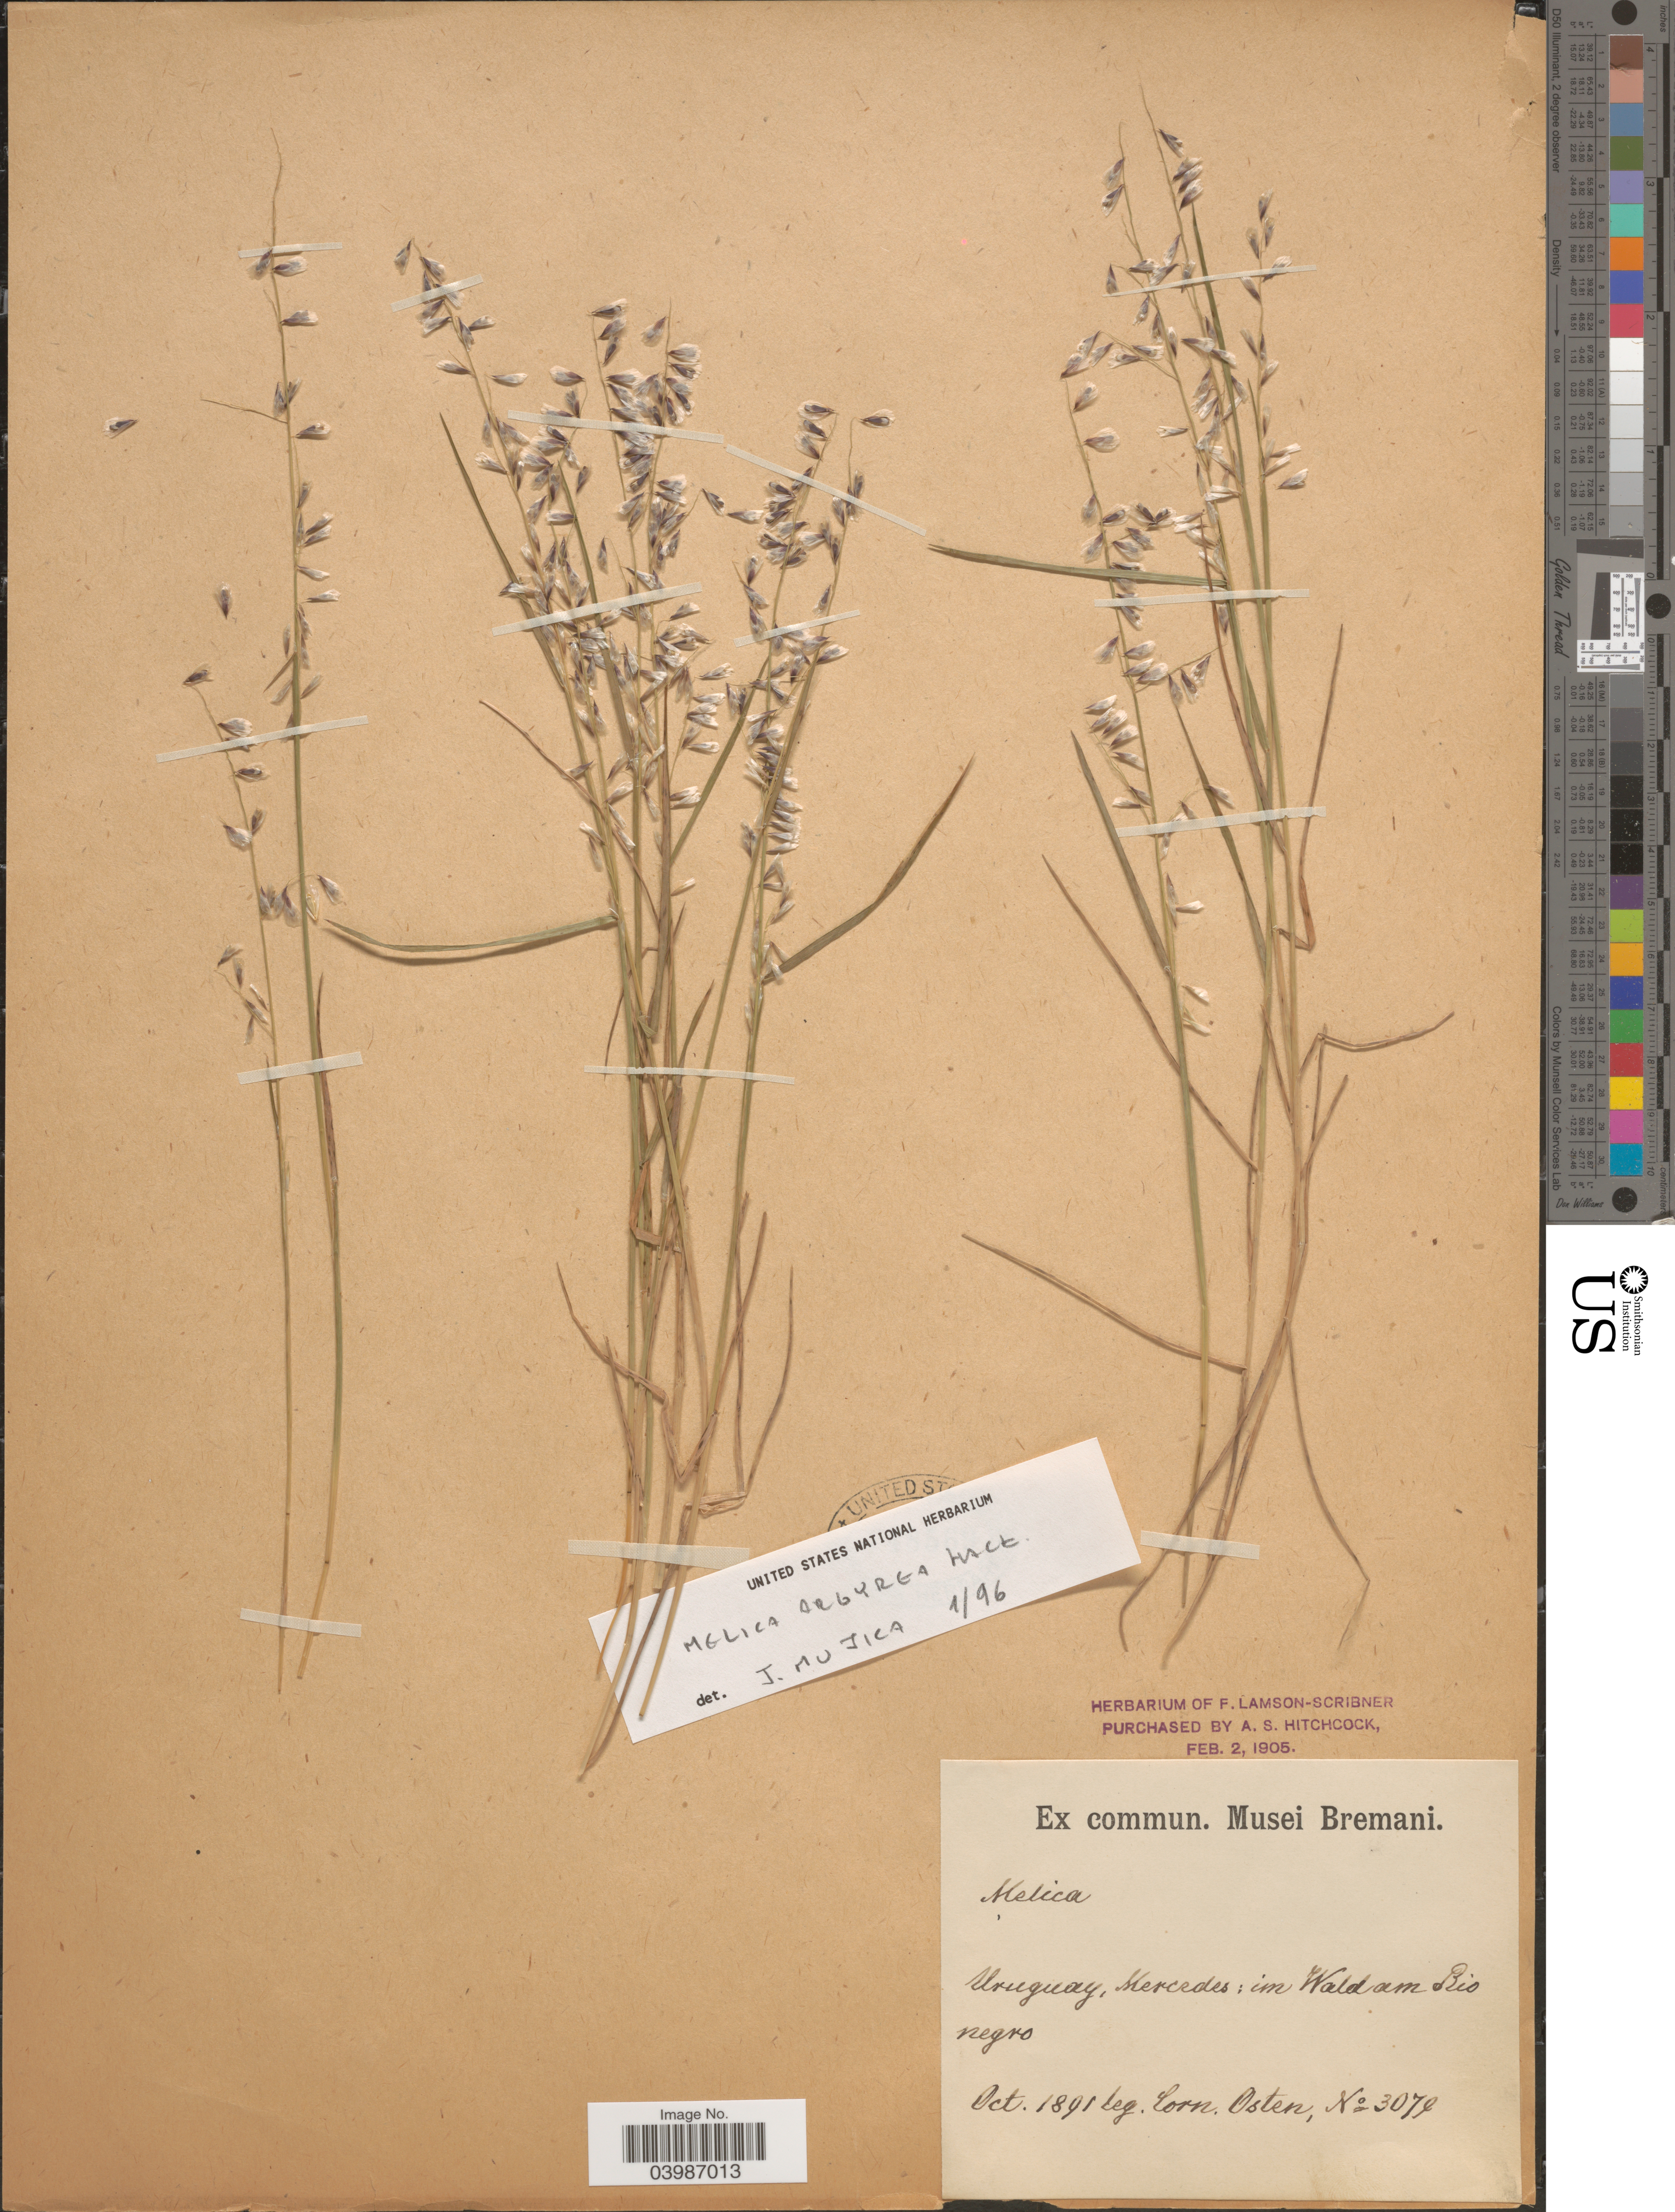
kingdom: Plantae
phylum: Tracheophyta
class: Liliopsida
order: Poales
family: Poaceae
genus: Melica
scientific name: Melica argyrea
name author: Hack. ex Stuck.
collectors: C. Osten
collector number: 3079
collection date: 1891-10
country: Uruguay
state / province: Rio Negro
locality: Mercedes: im Wald am Rio negro.